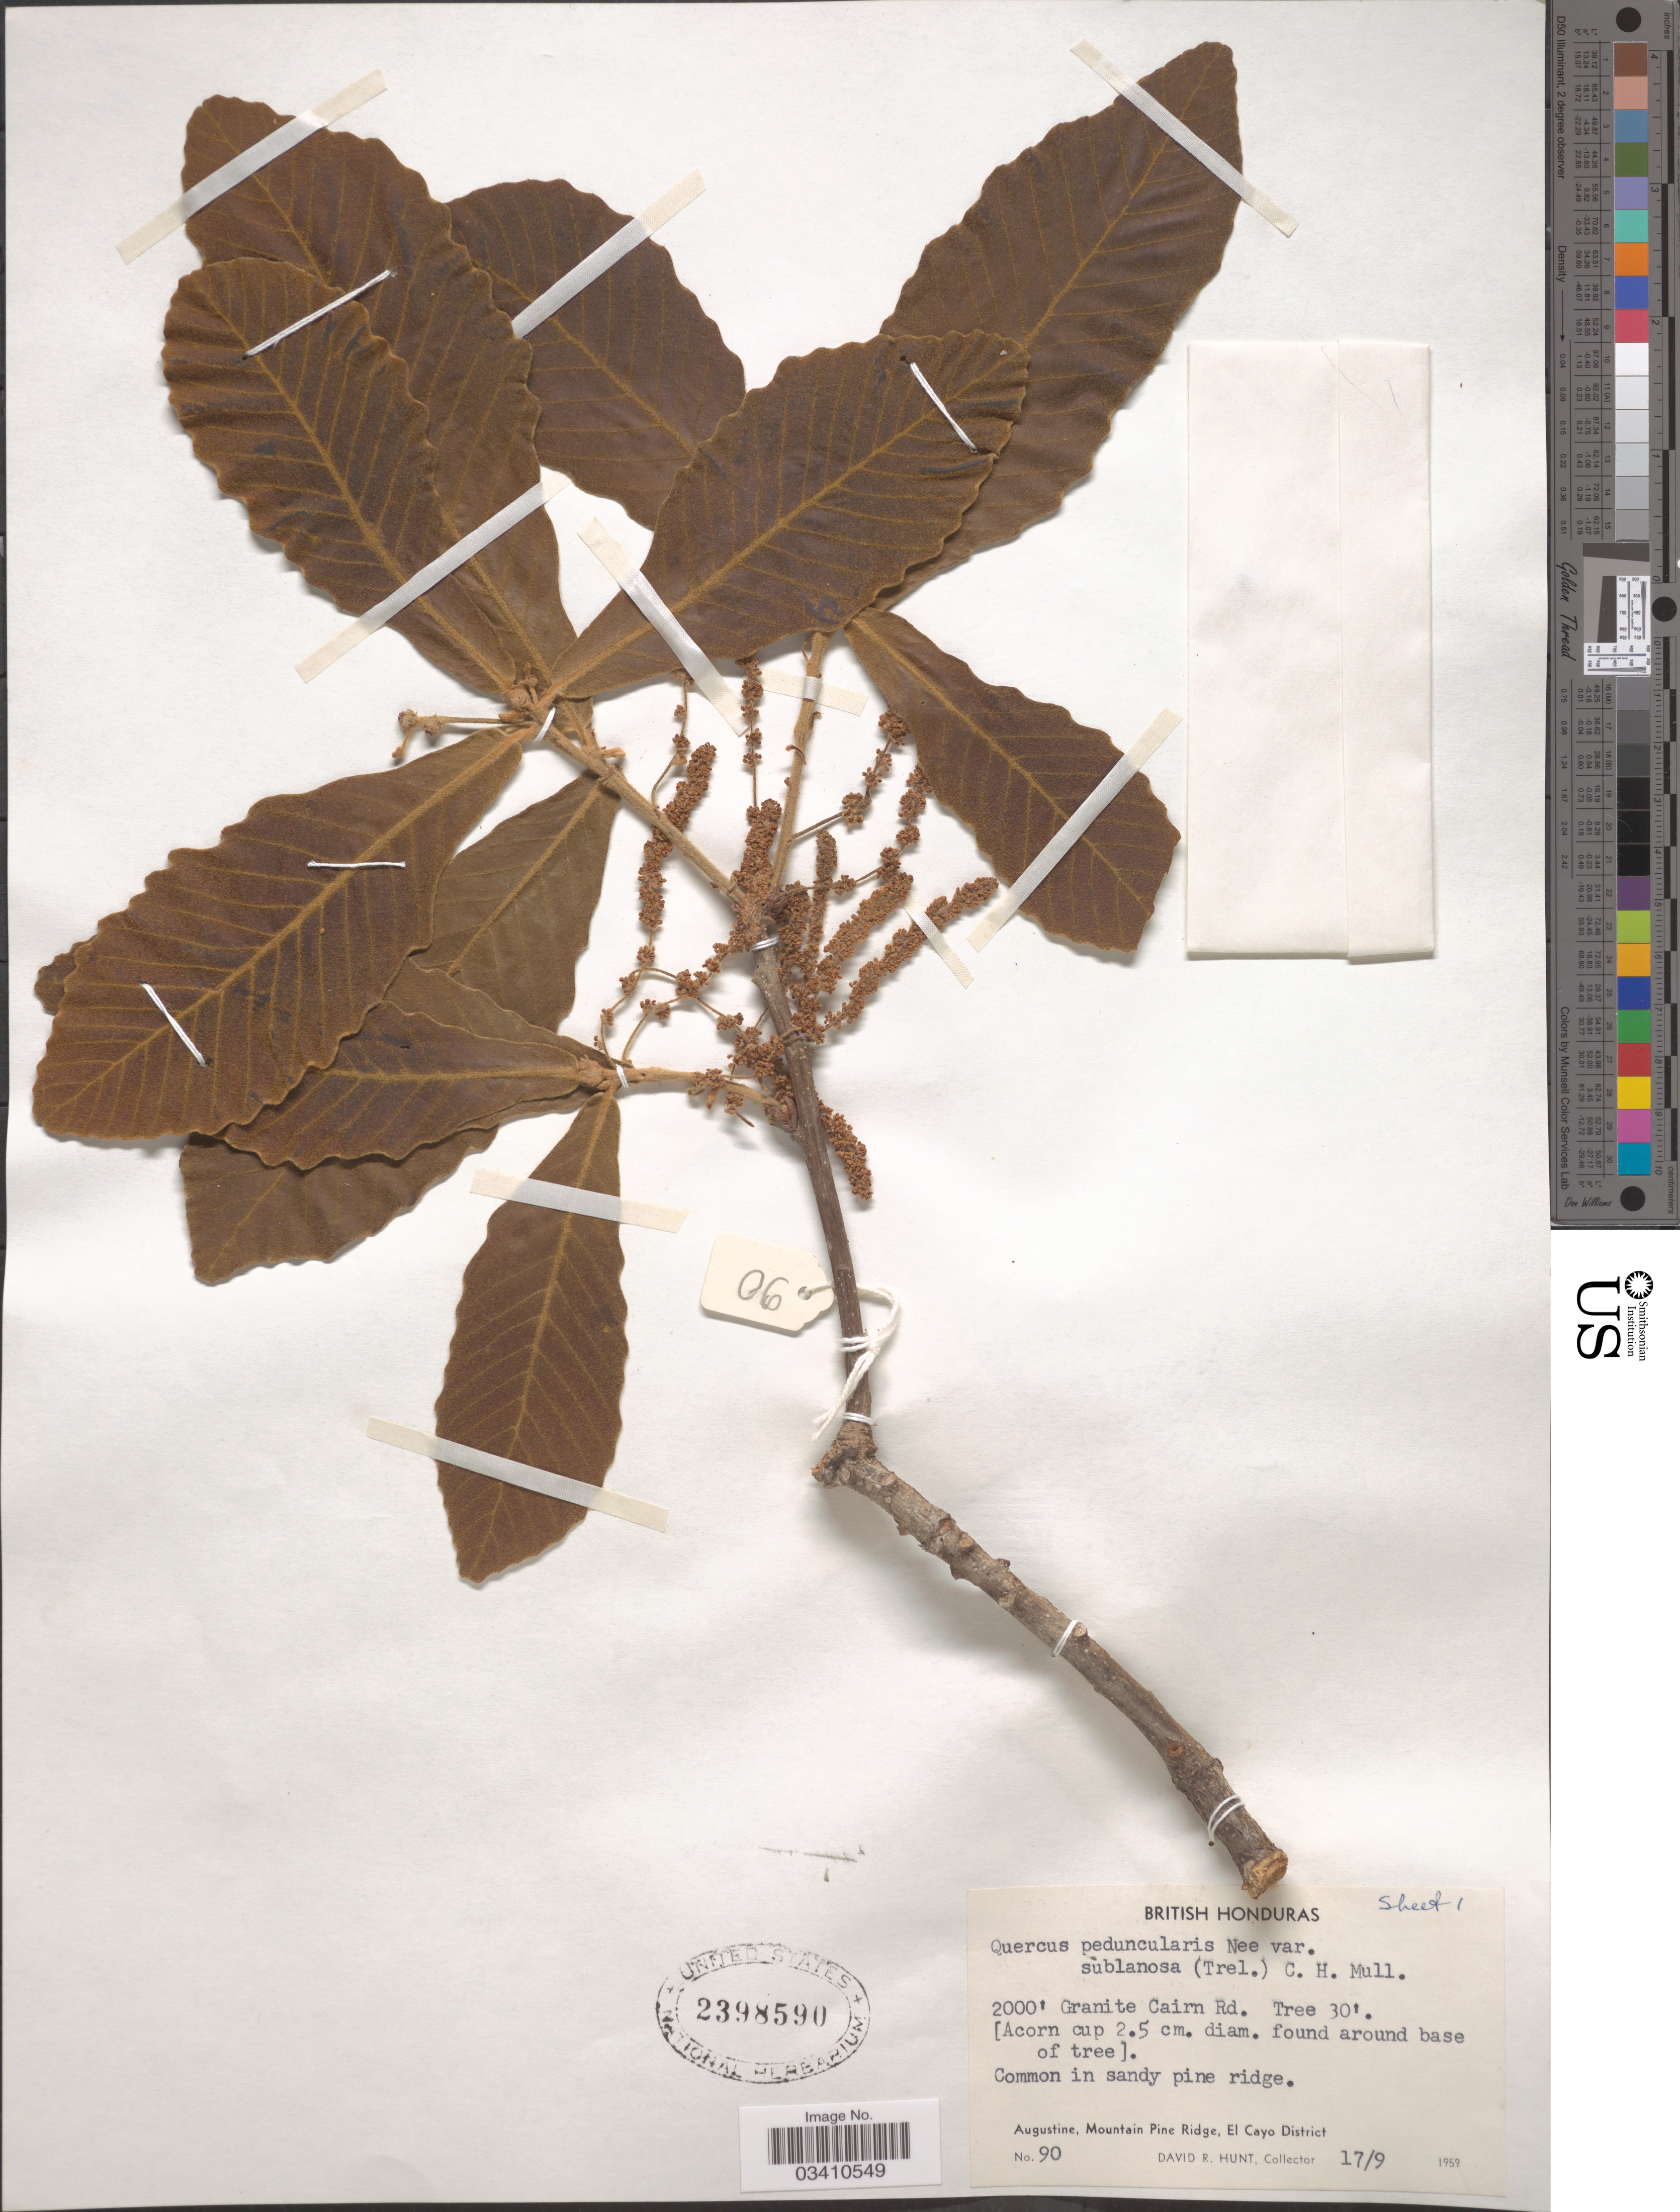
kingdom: Plantae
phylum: Tracheophyta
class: Magnoliopsida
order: Fagales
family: Fagaceae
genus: Quercus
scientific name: Quercus peduncularis var. sublanosa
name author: (Trel.) C.H. Müll.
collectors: D. R. Hunt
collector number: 90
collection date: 1959-09-17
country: Belize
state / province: Cayo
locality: Augustine, Mountain Pine Ridge, El Cayo District. Granite Cairn Rd.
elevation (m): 610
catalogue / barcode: US 2398590